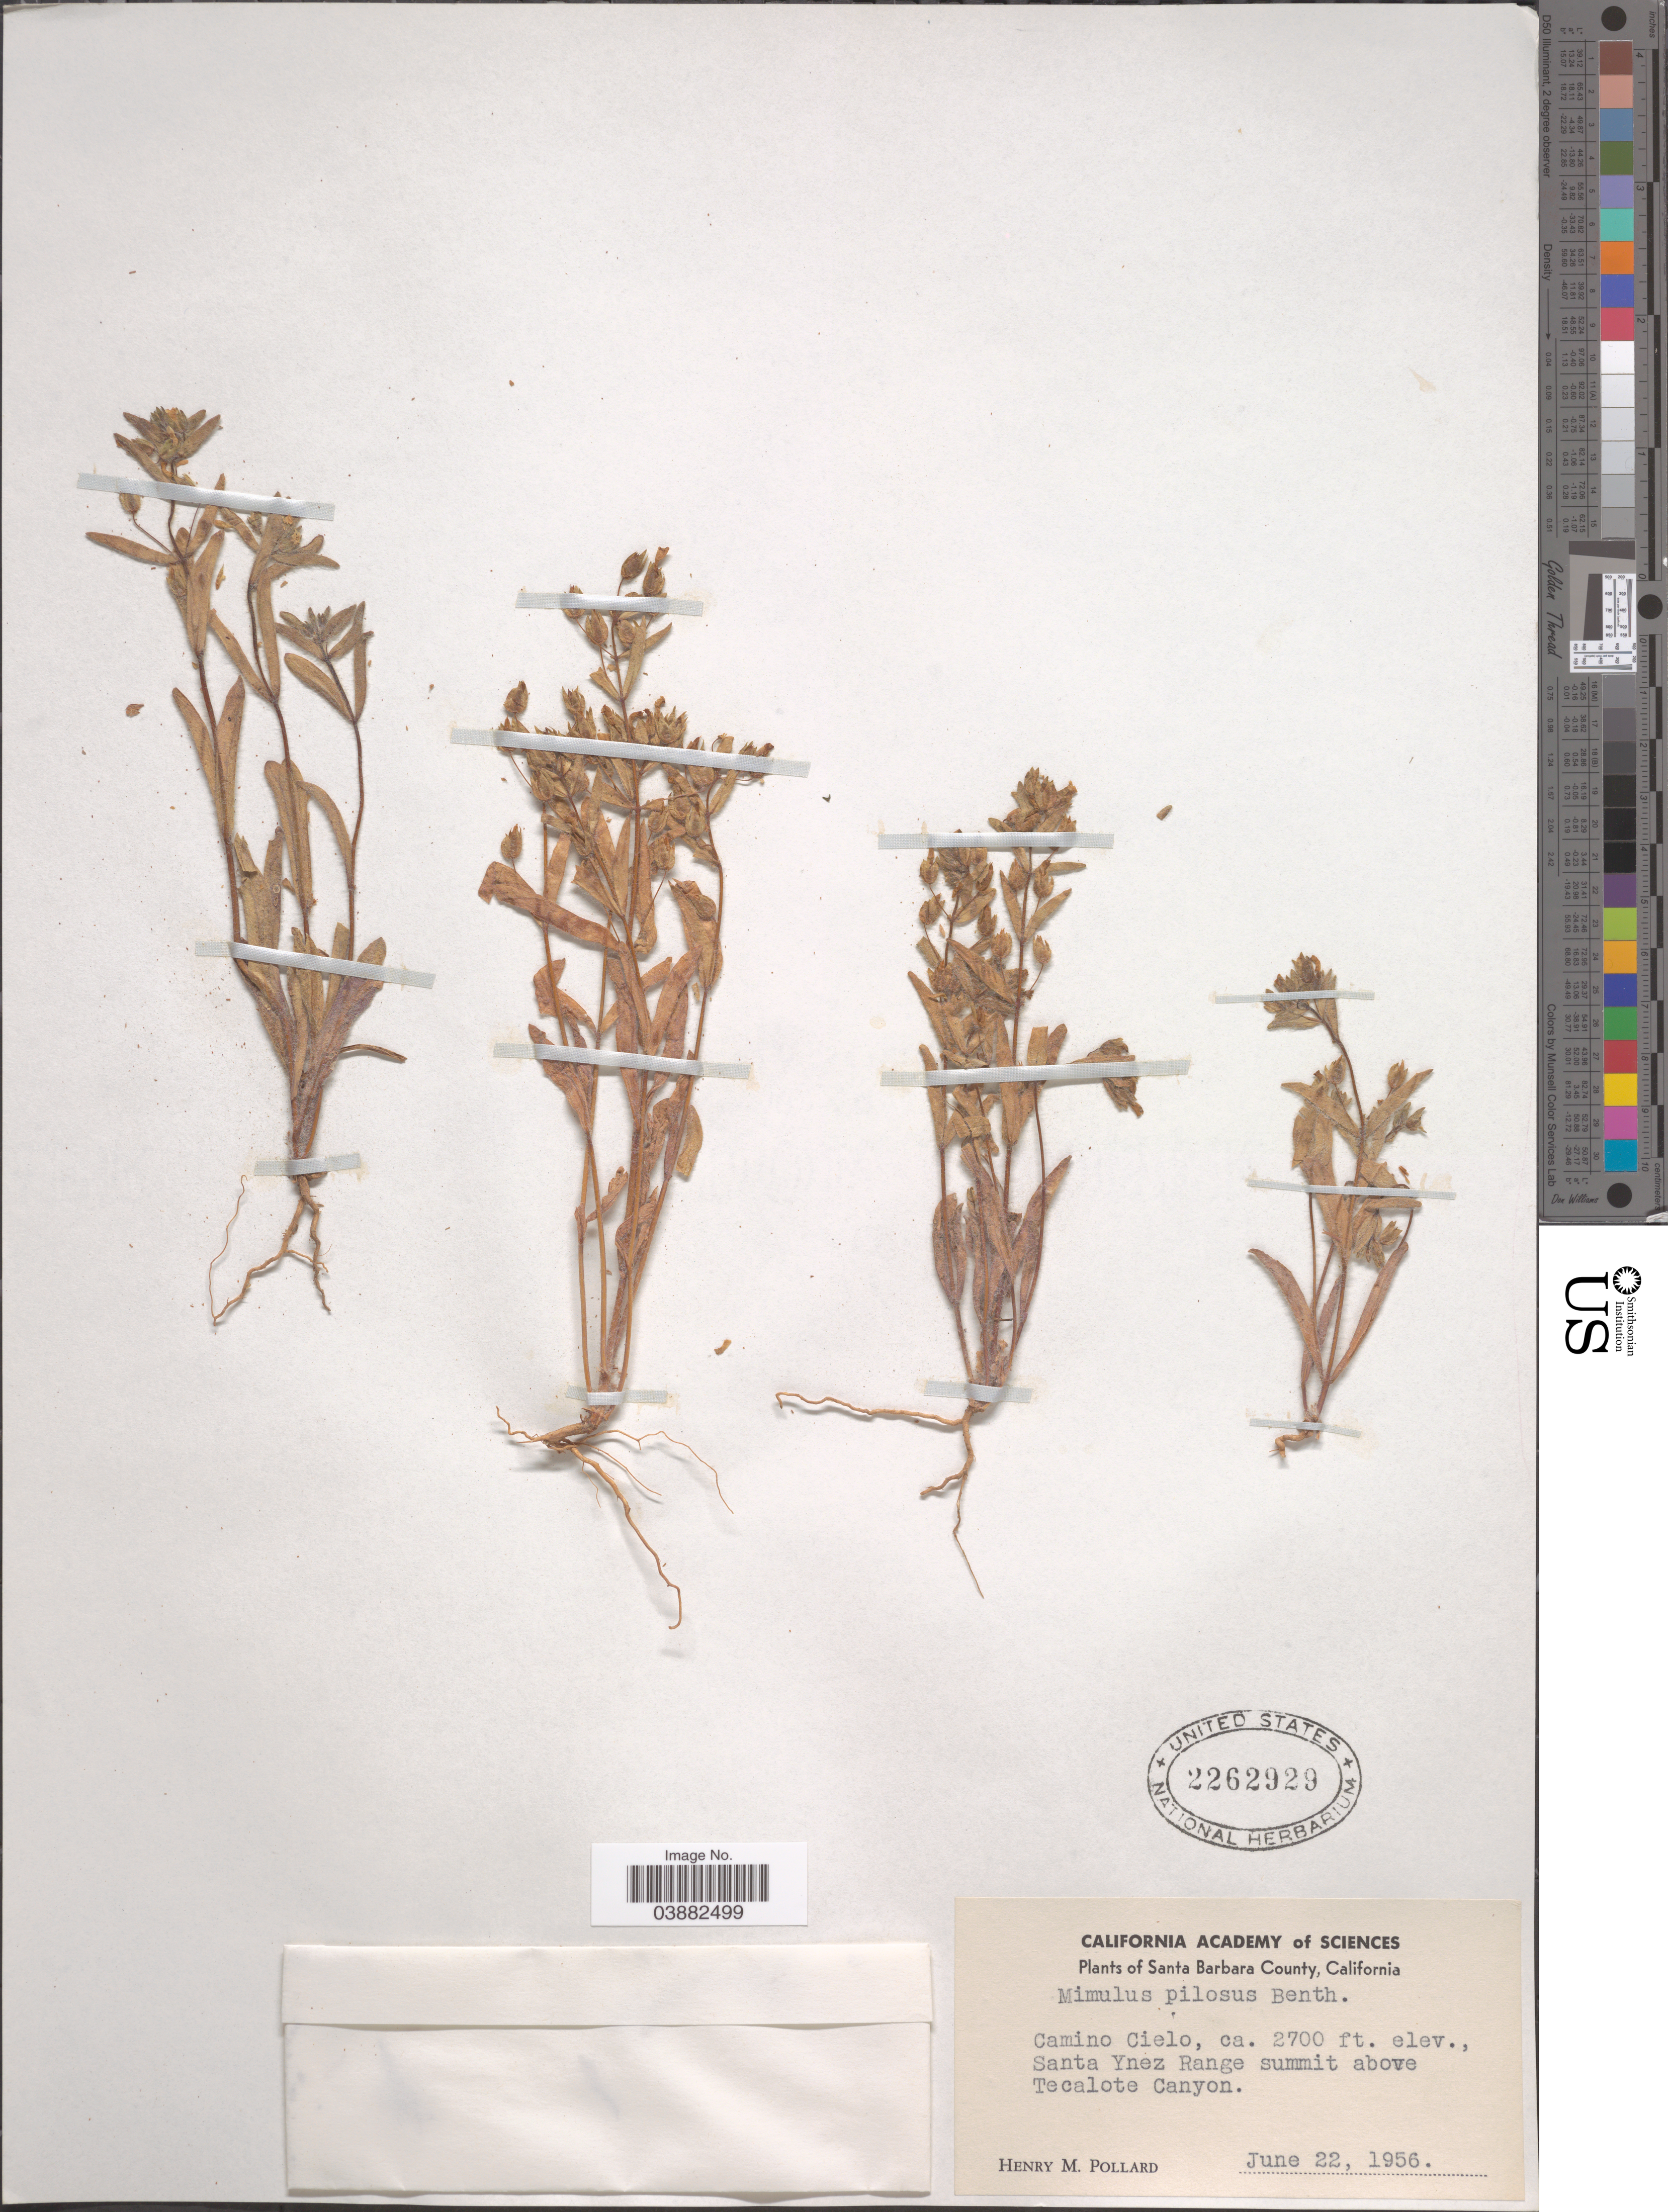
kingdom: Plantae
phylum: Tracheophyta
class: Magnoliopsida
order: Lamiales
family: Phrymaceae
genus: Mimulus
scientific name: Mimulus pilosus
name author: (Benth.) S. Watson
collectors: H. M. Pollard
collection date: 1956-06-22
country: United States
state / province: California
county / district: Santa Barbara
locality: Santa Barbara County. Camino Cielo, Santa Ynez Range summit above Tecalote Canyon.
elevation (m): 823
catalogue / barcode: US 2262929